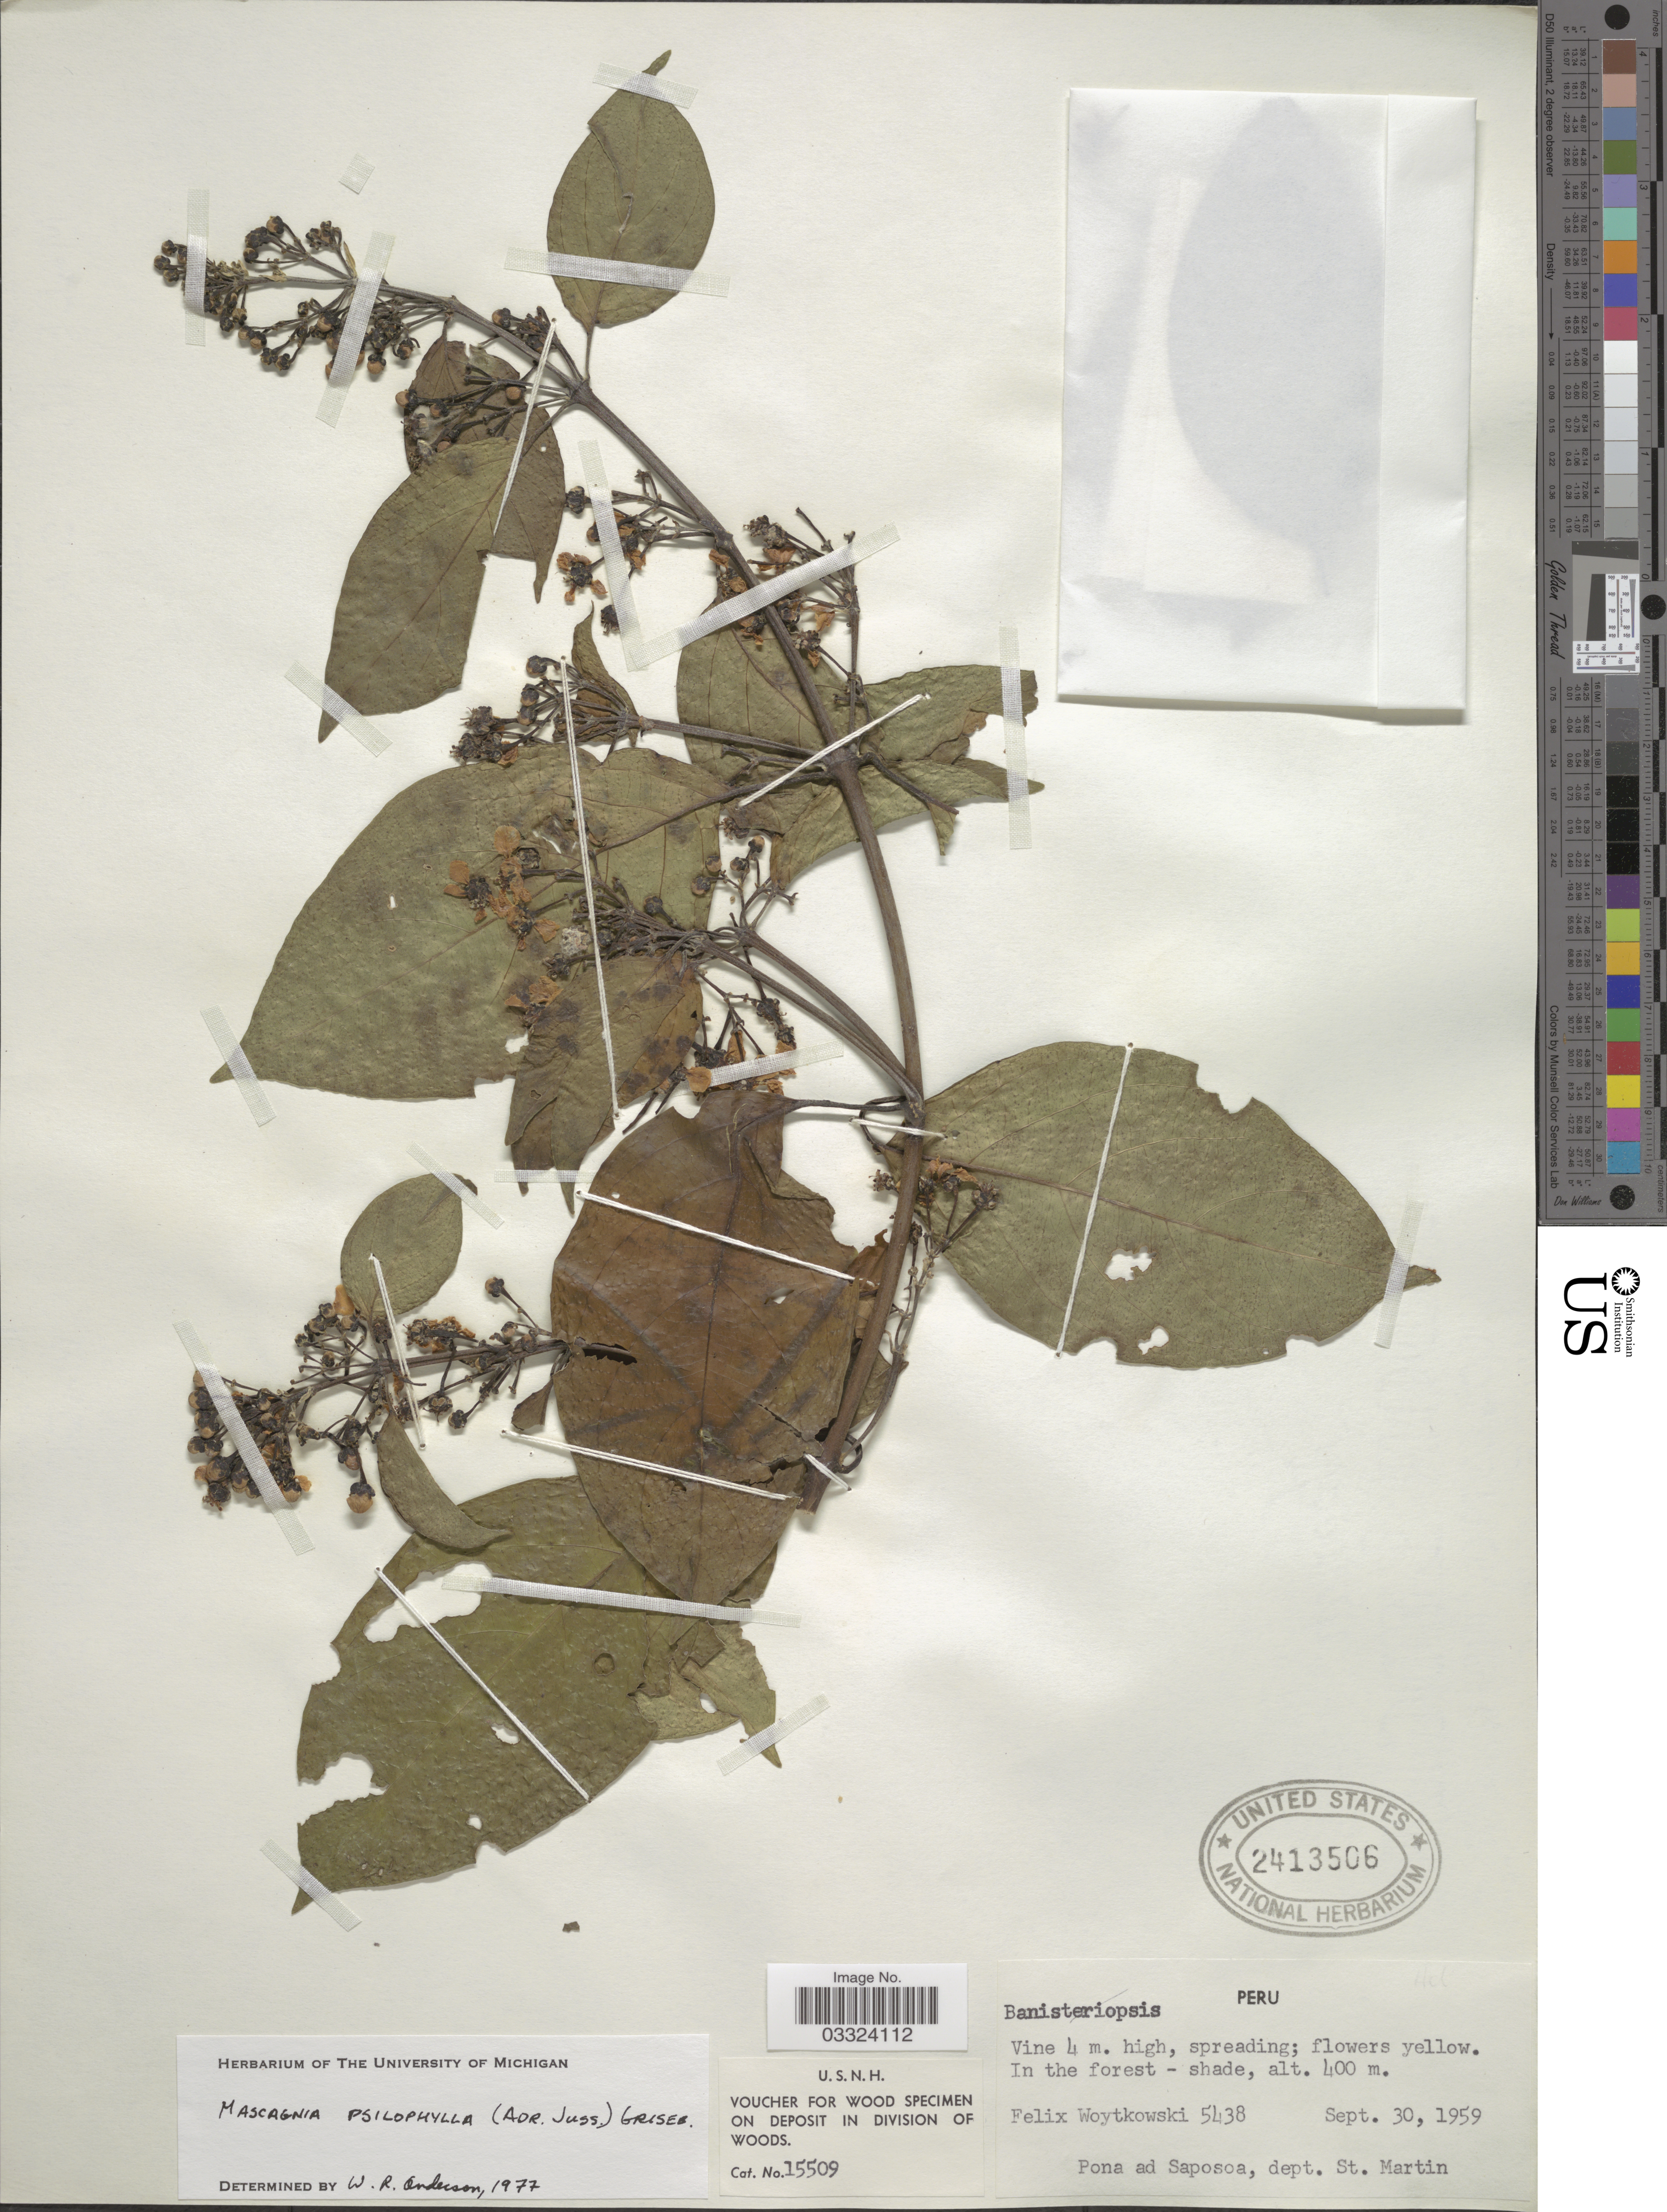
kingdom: Plantae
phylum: Tracheophyta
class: Magnoliopsida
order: Malpighiales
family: Malpighiaceae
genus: Callaeum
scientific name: Callaeum antifebrile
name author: (Ruiz ex Griseb.) D.M. Johnson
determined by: Johnson, D. M.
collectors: F. Woytkowski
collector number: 5438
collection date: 1959-09-30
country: Peru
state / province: San Martín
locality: Pona ad Saposoa, dept. St. Martin.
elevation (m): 400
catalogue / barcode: US 2413506